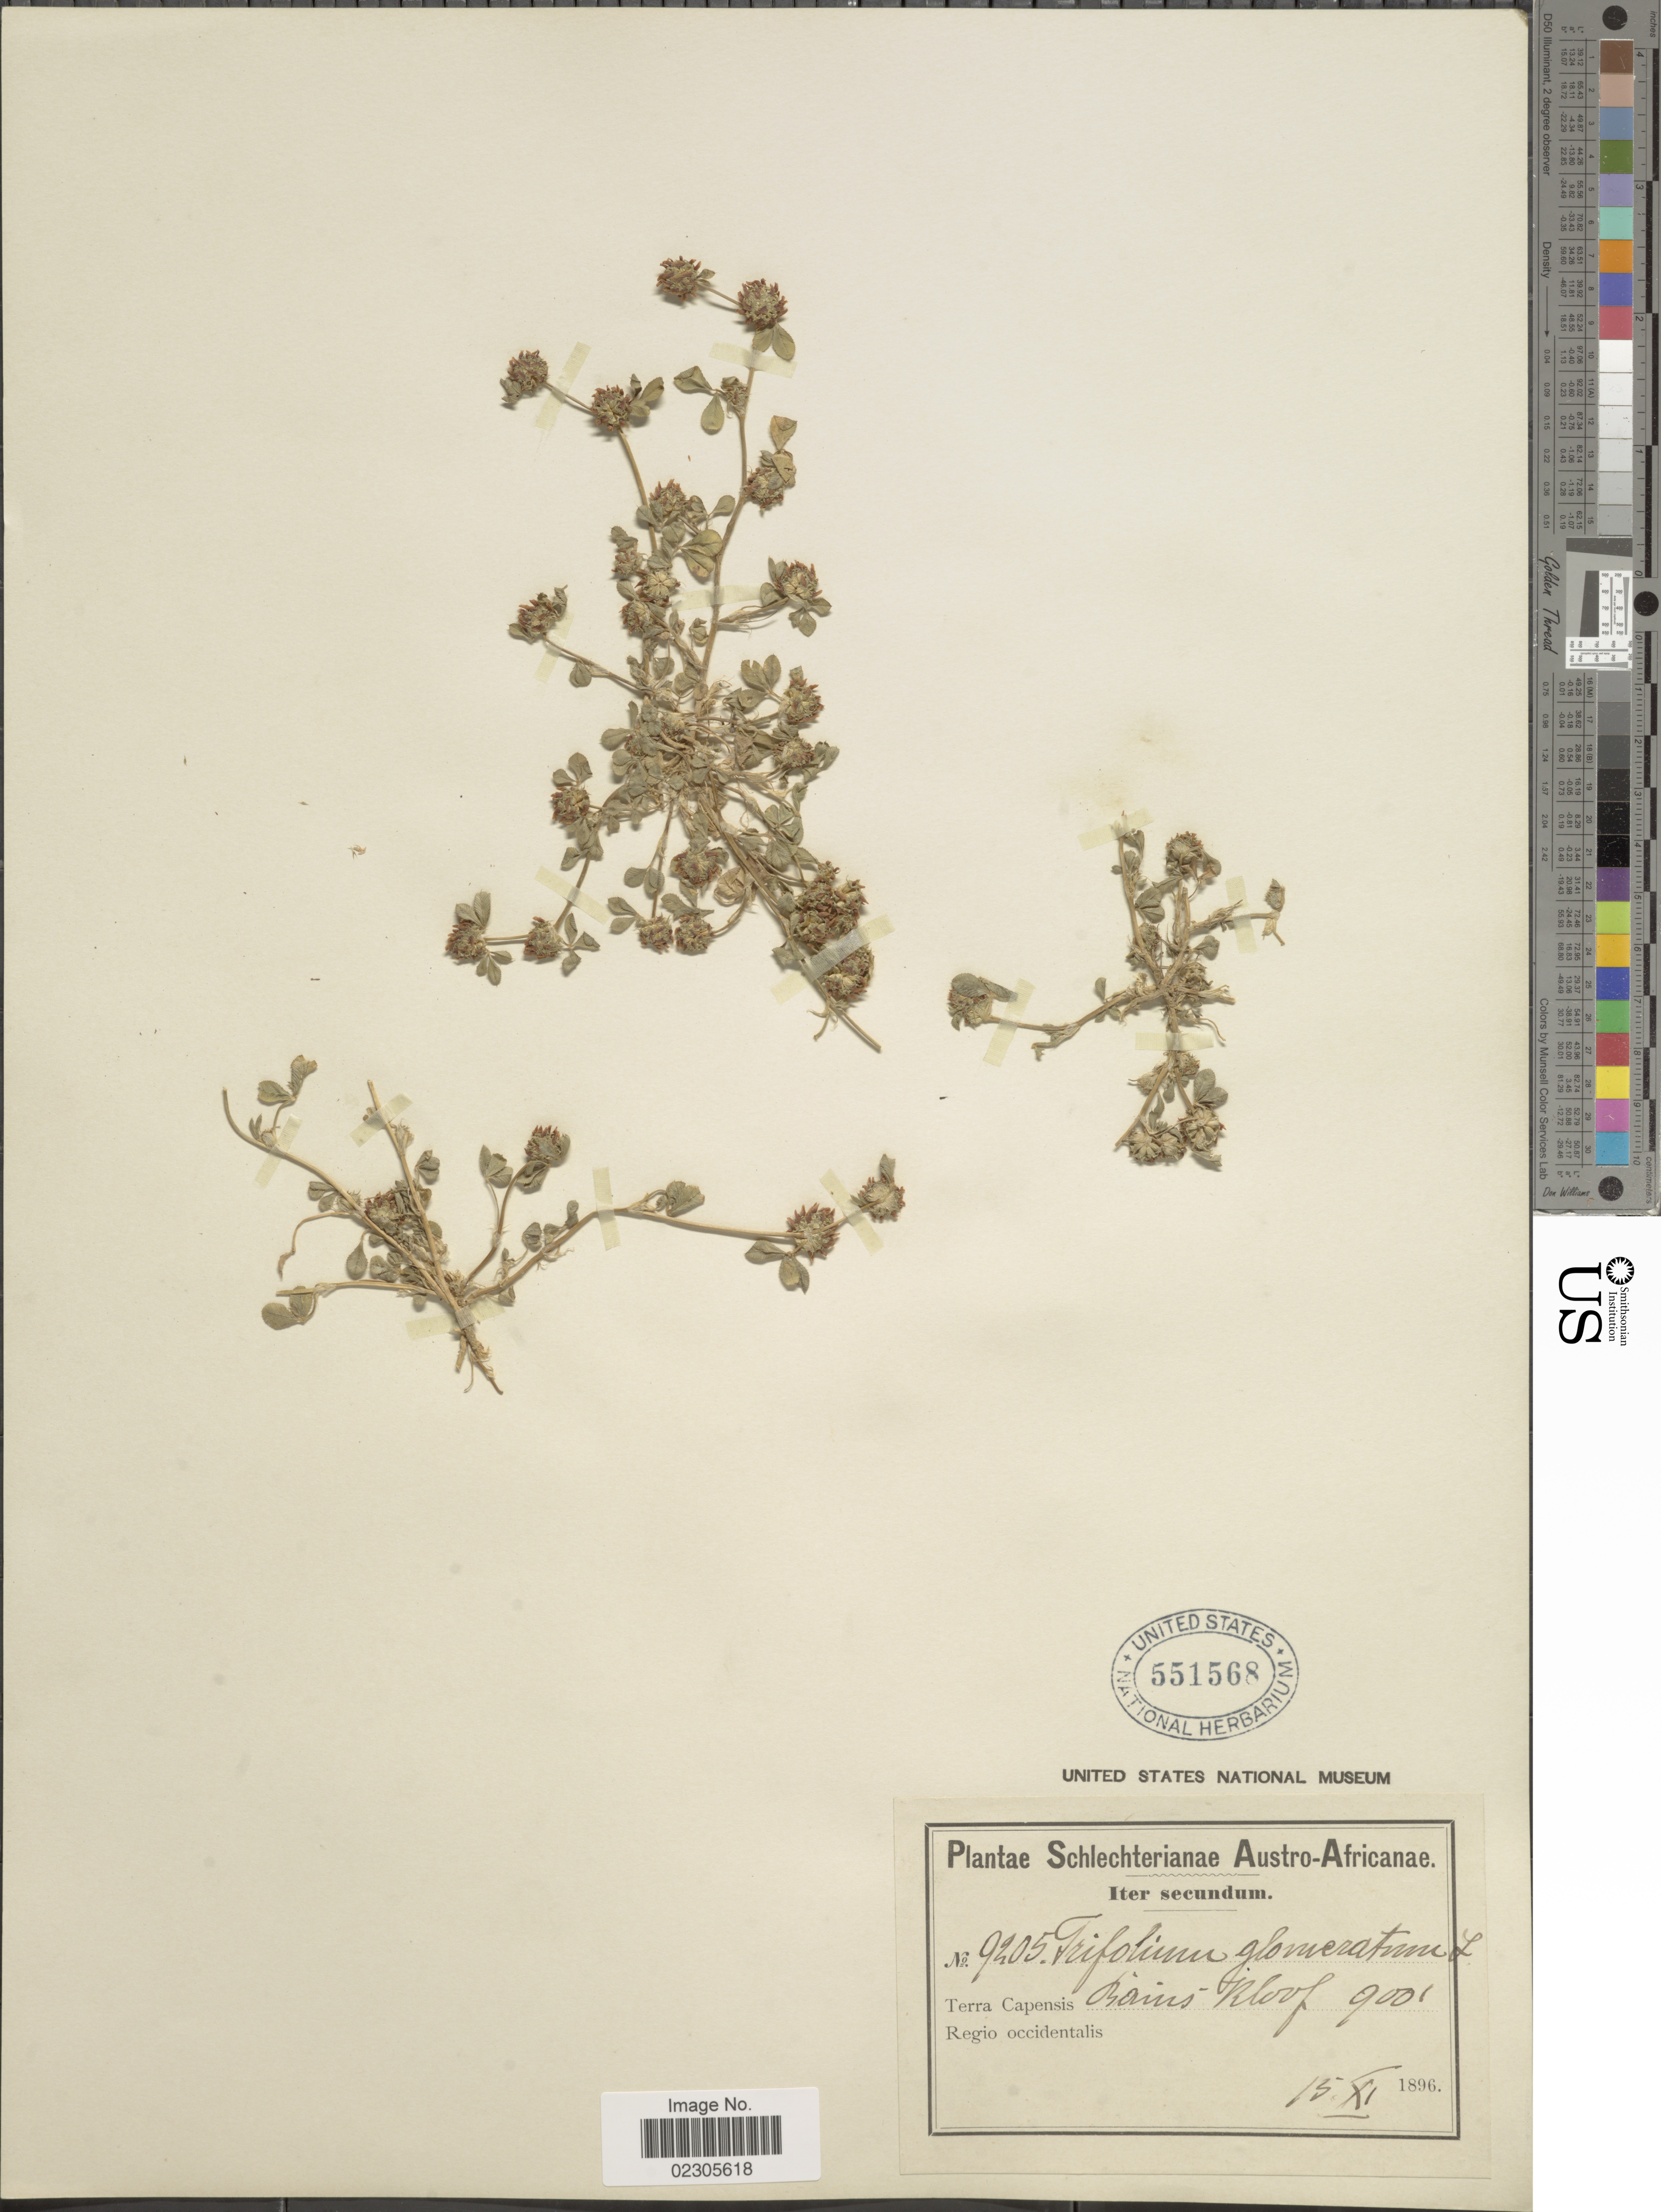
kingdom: Plantae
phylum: Tracheophyta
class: Magnoliopsida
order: Fabales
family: Fabaceae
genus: Trifolium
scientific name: Trifolium glomeratum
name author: L.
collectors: Schlechter, --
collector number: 9205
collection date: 1896-11-15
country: South Africa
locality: Terra Capensis, Regio occidentalis, Bains - Kloof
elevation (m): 274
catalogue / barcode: US 551568